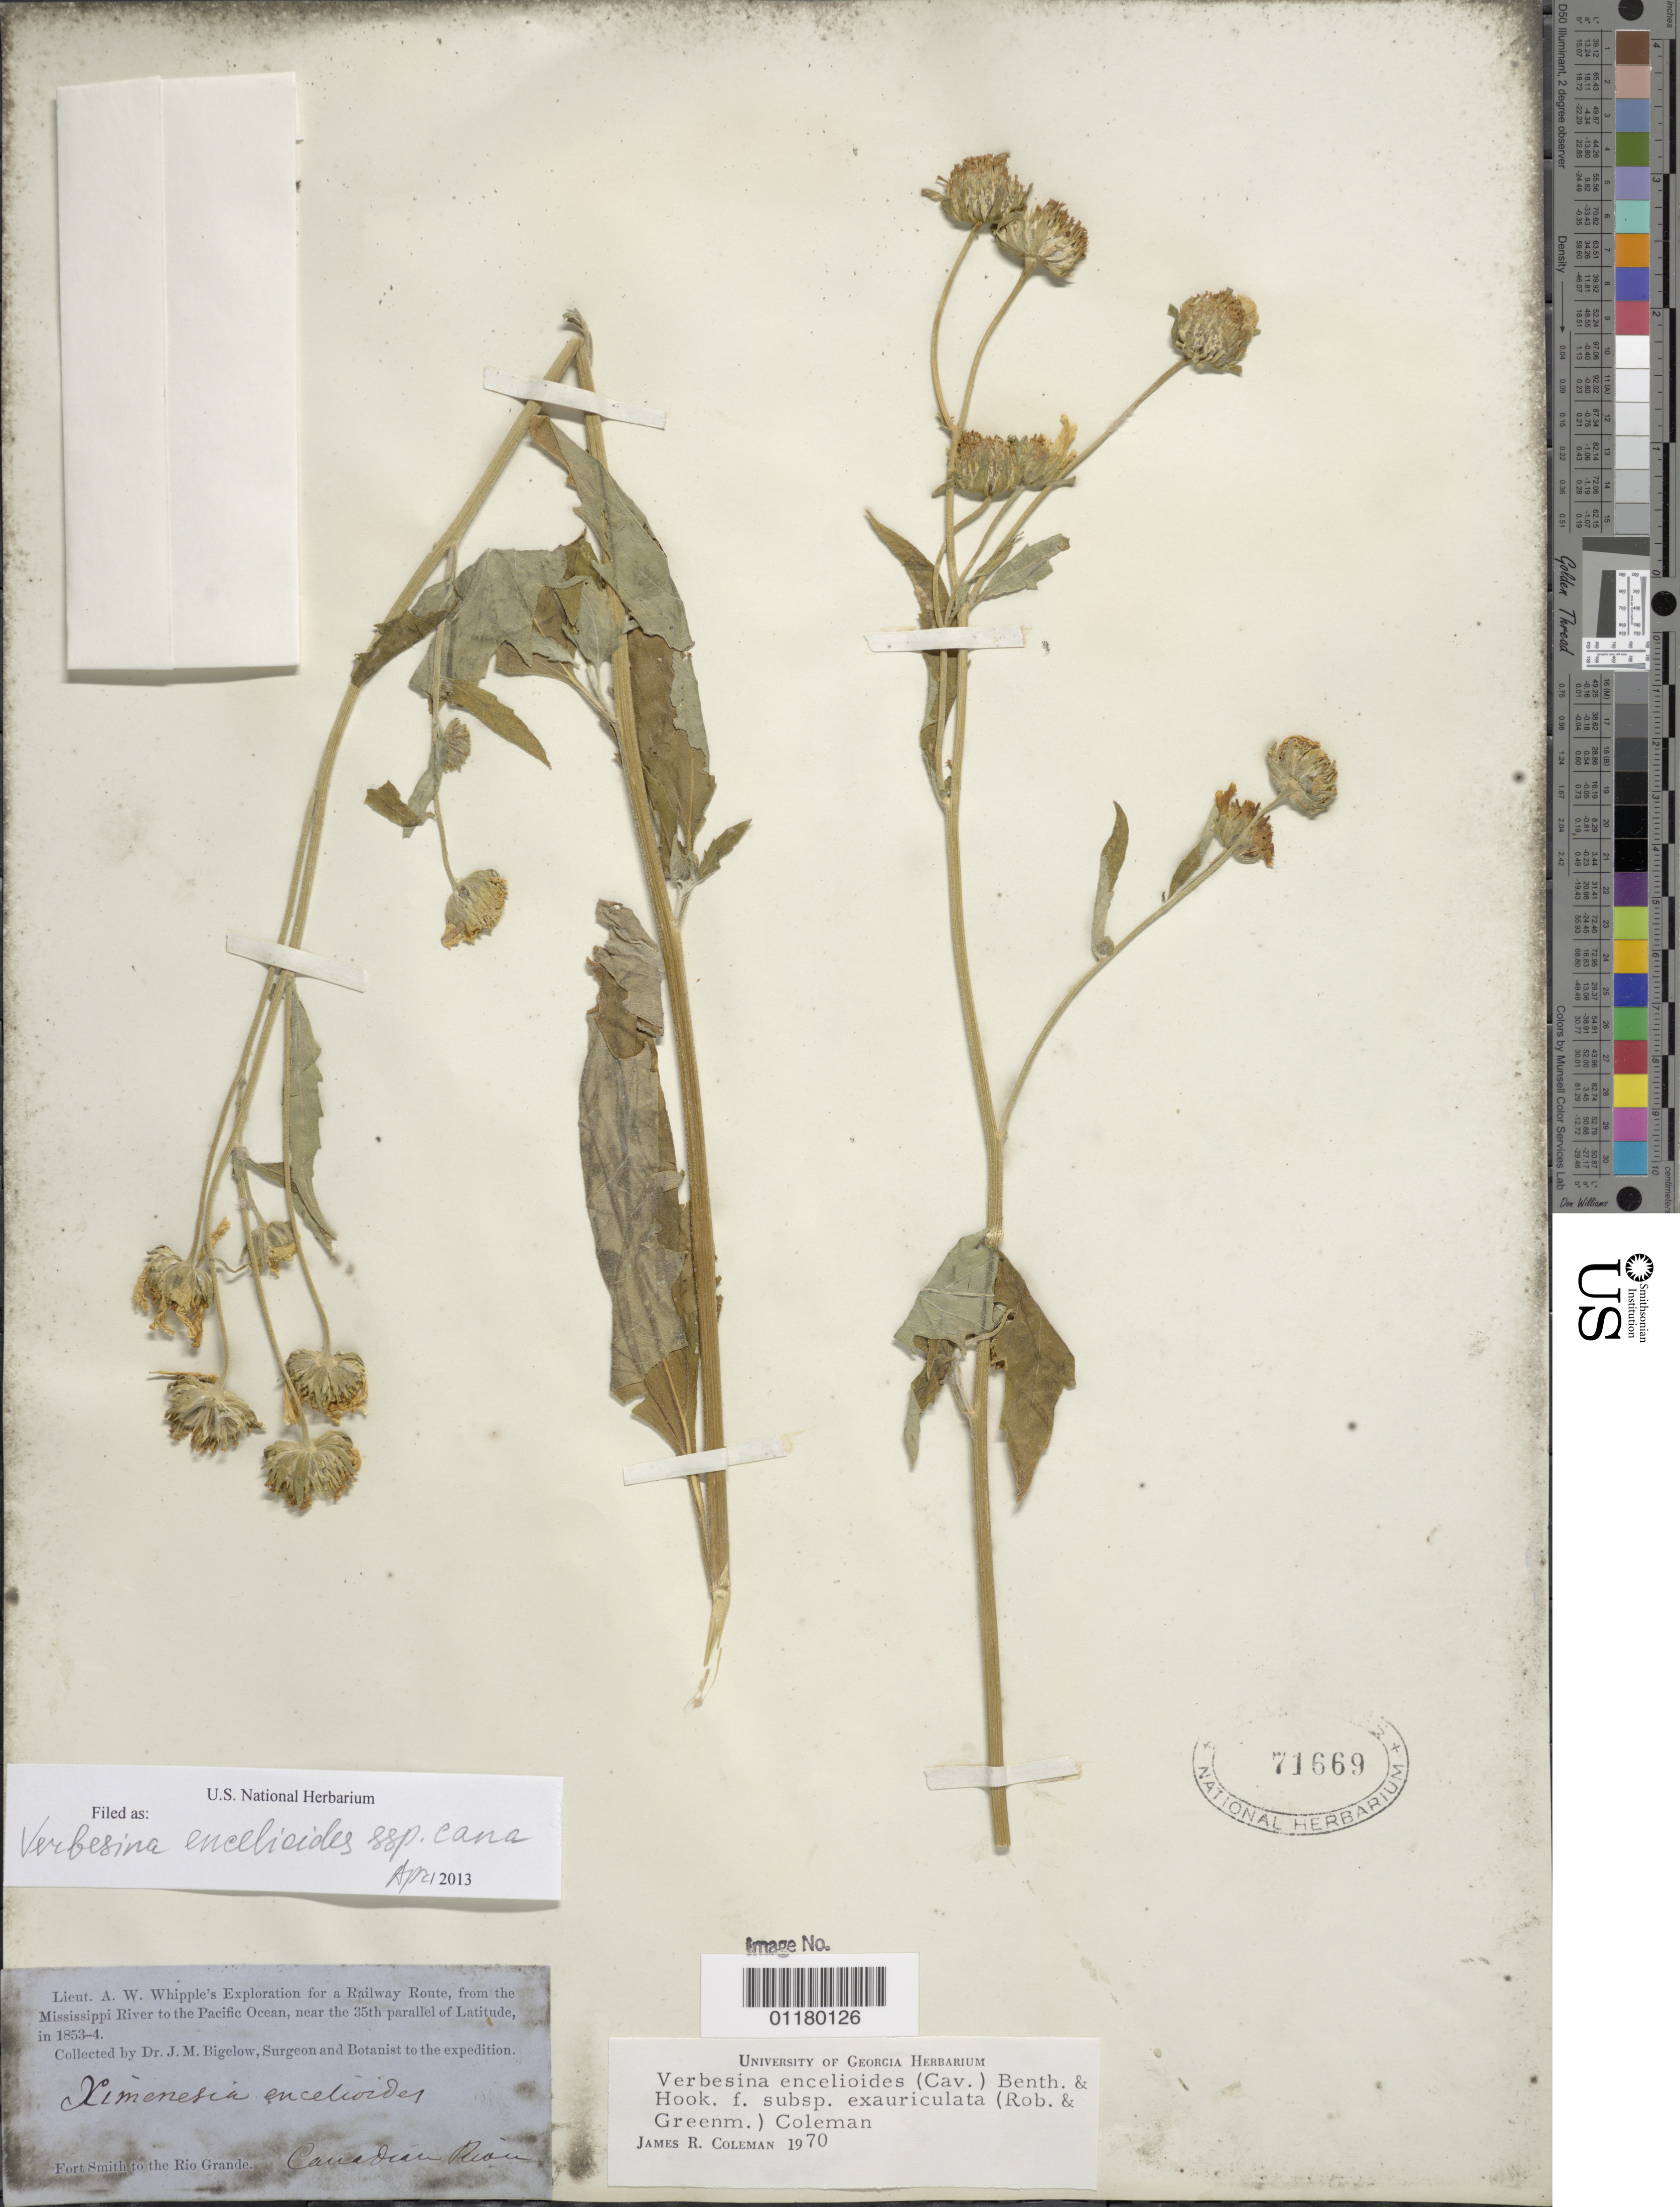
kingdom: Plantae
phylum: Tracheophyta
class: Magnoliopsida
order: Asterales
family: Asteraceae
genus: Verbesina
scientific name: Verbesina encelioides var. cana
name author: (B.L. Rob.) Greenm.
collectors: J. M. Bigelow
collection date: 1853/1854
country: United States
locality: on the Canadian River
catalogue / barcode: US 71669